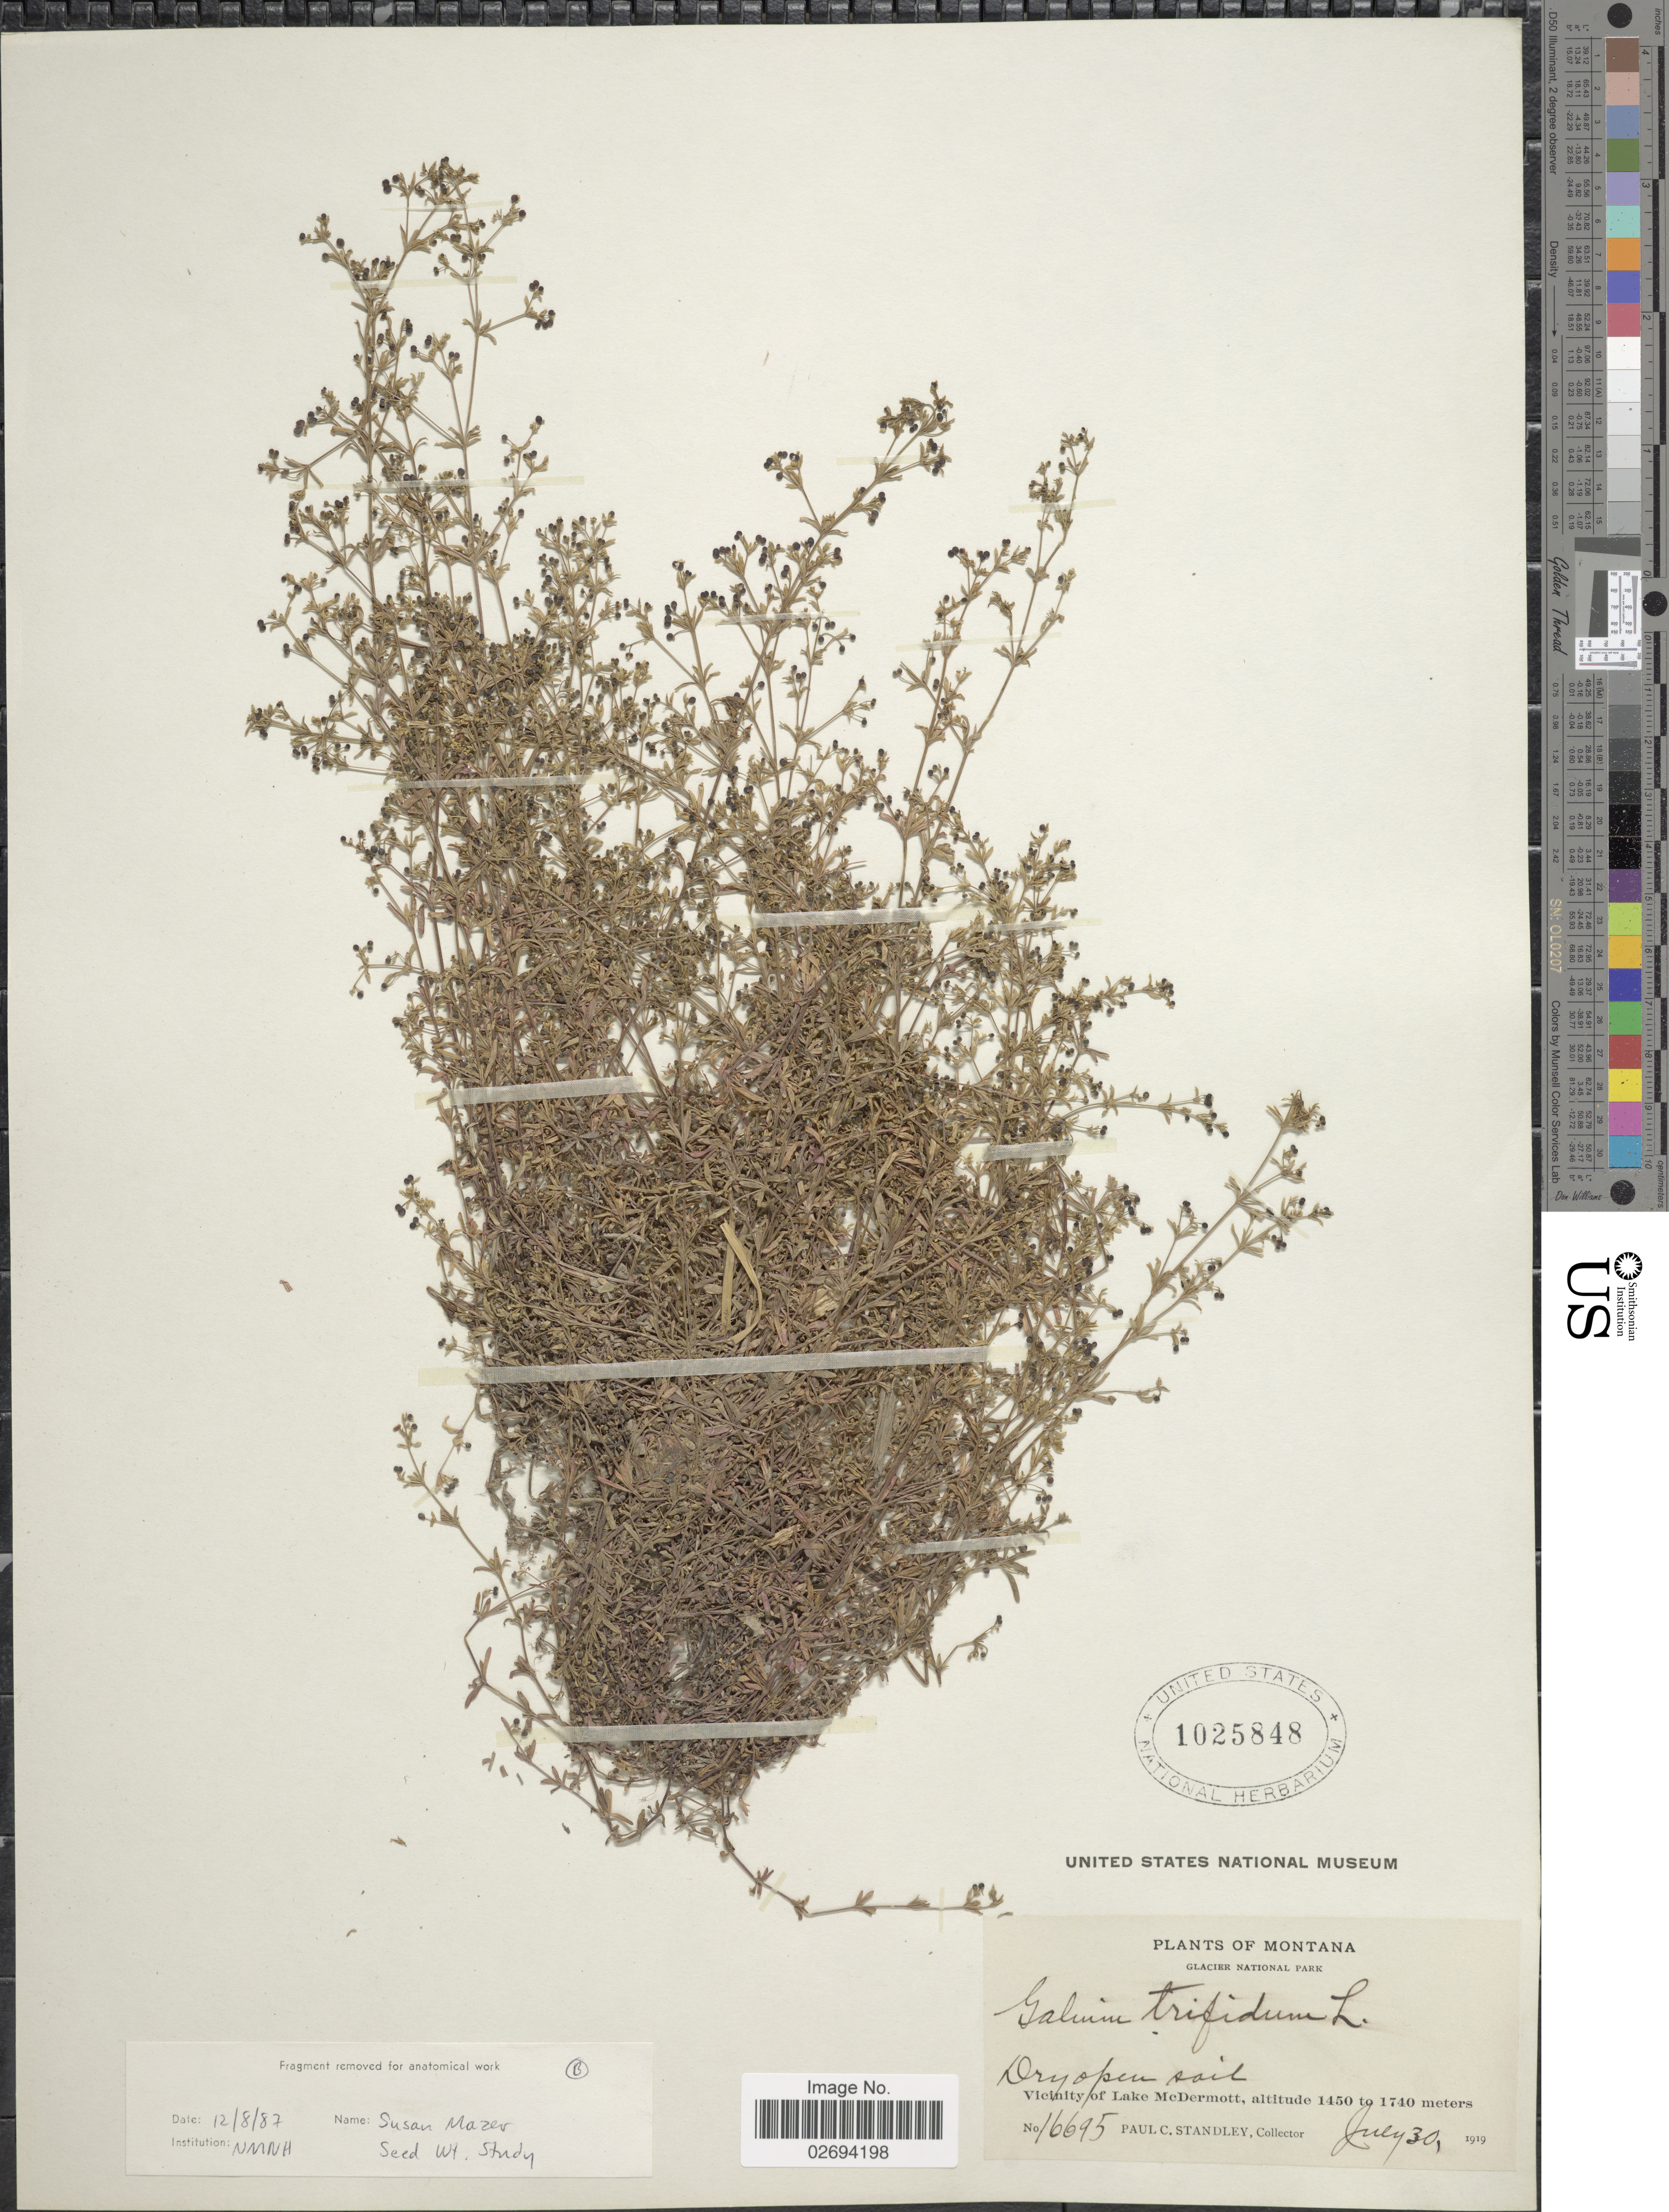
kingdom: Plantae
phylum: Tracheophyta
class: Magnoliopsida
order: Gentianales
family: Rubiaceae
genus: Galium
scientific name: Galium trifidum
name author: L.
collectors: P. C. Standley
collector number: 16695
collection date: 1919-06-30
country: United States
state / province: Montana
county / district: Glacier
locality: Glacier National Park, dry open sail, Vicinity of Lake McDermott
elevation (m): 1450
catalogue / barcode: US 1025848